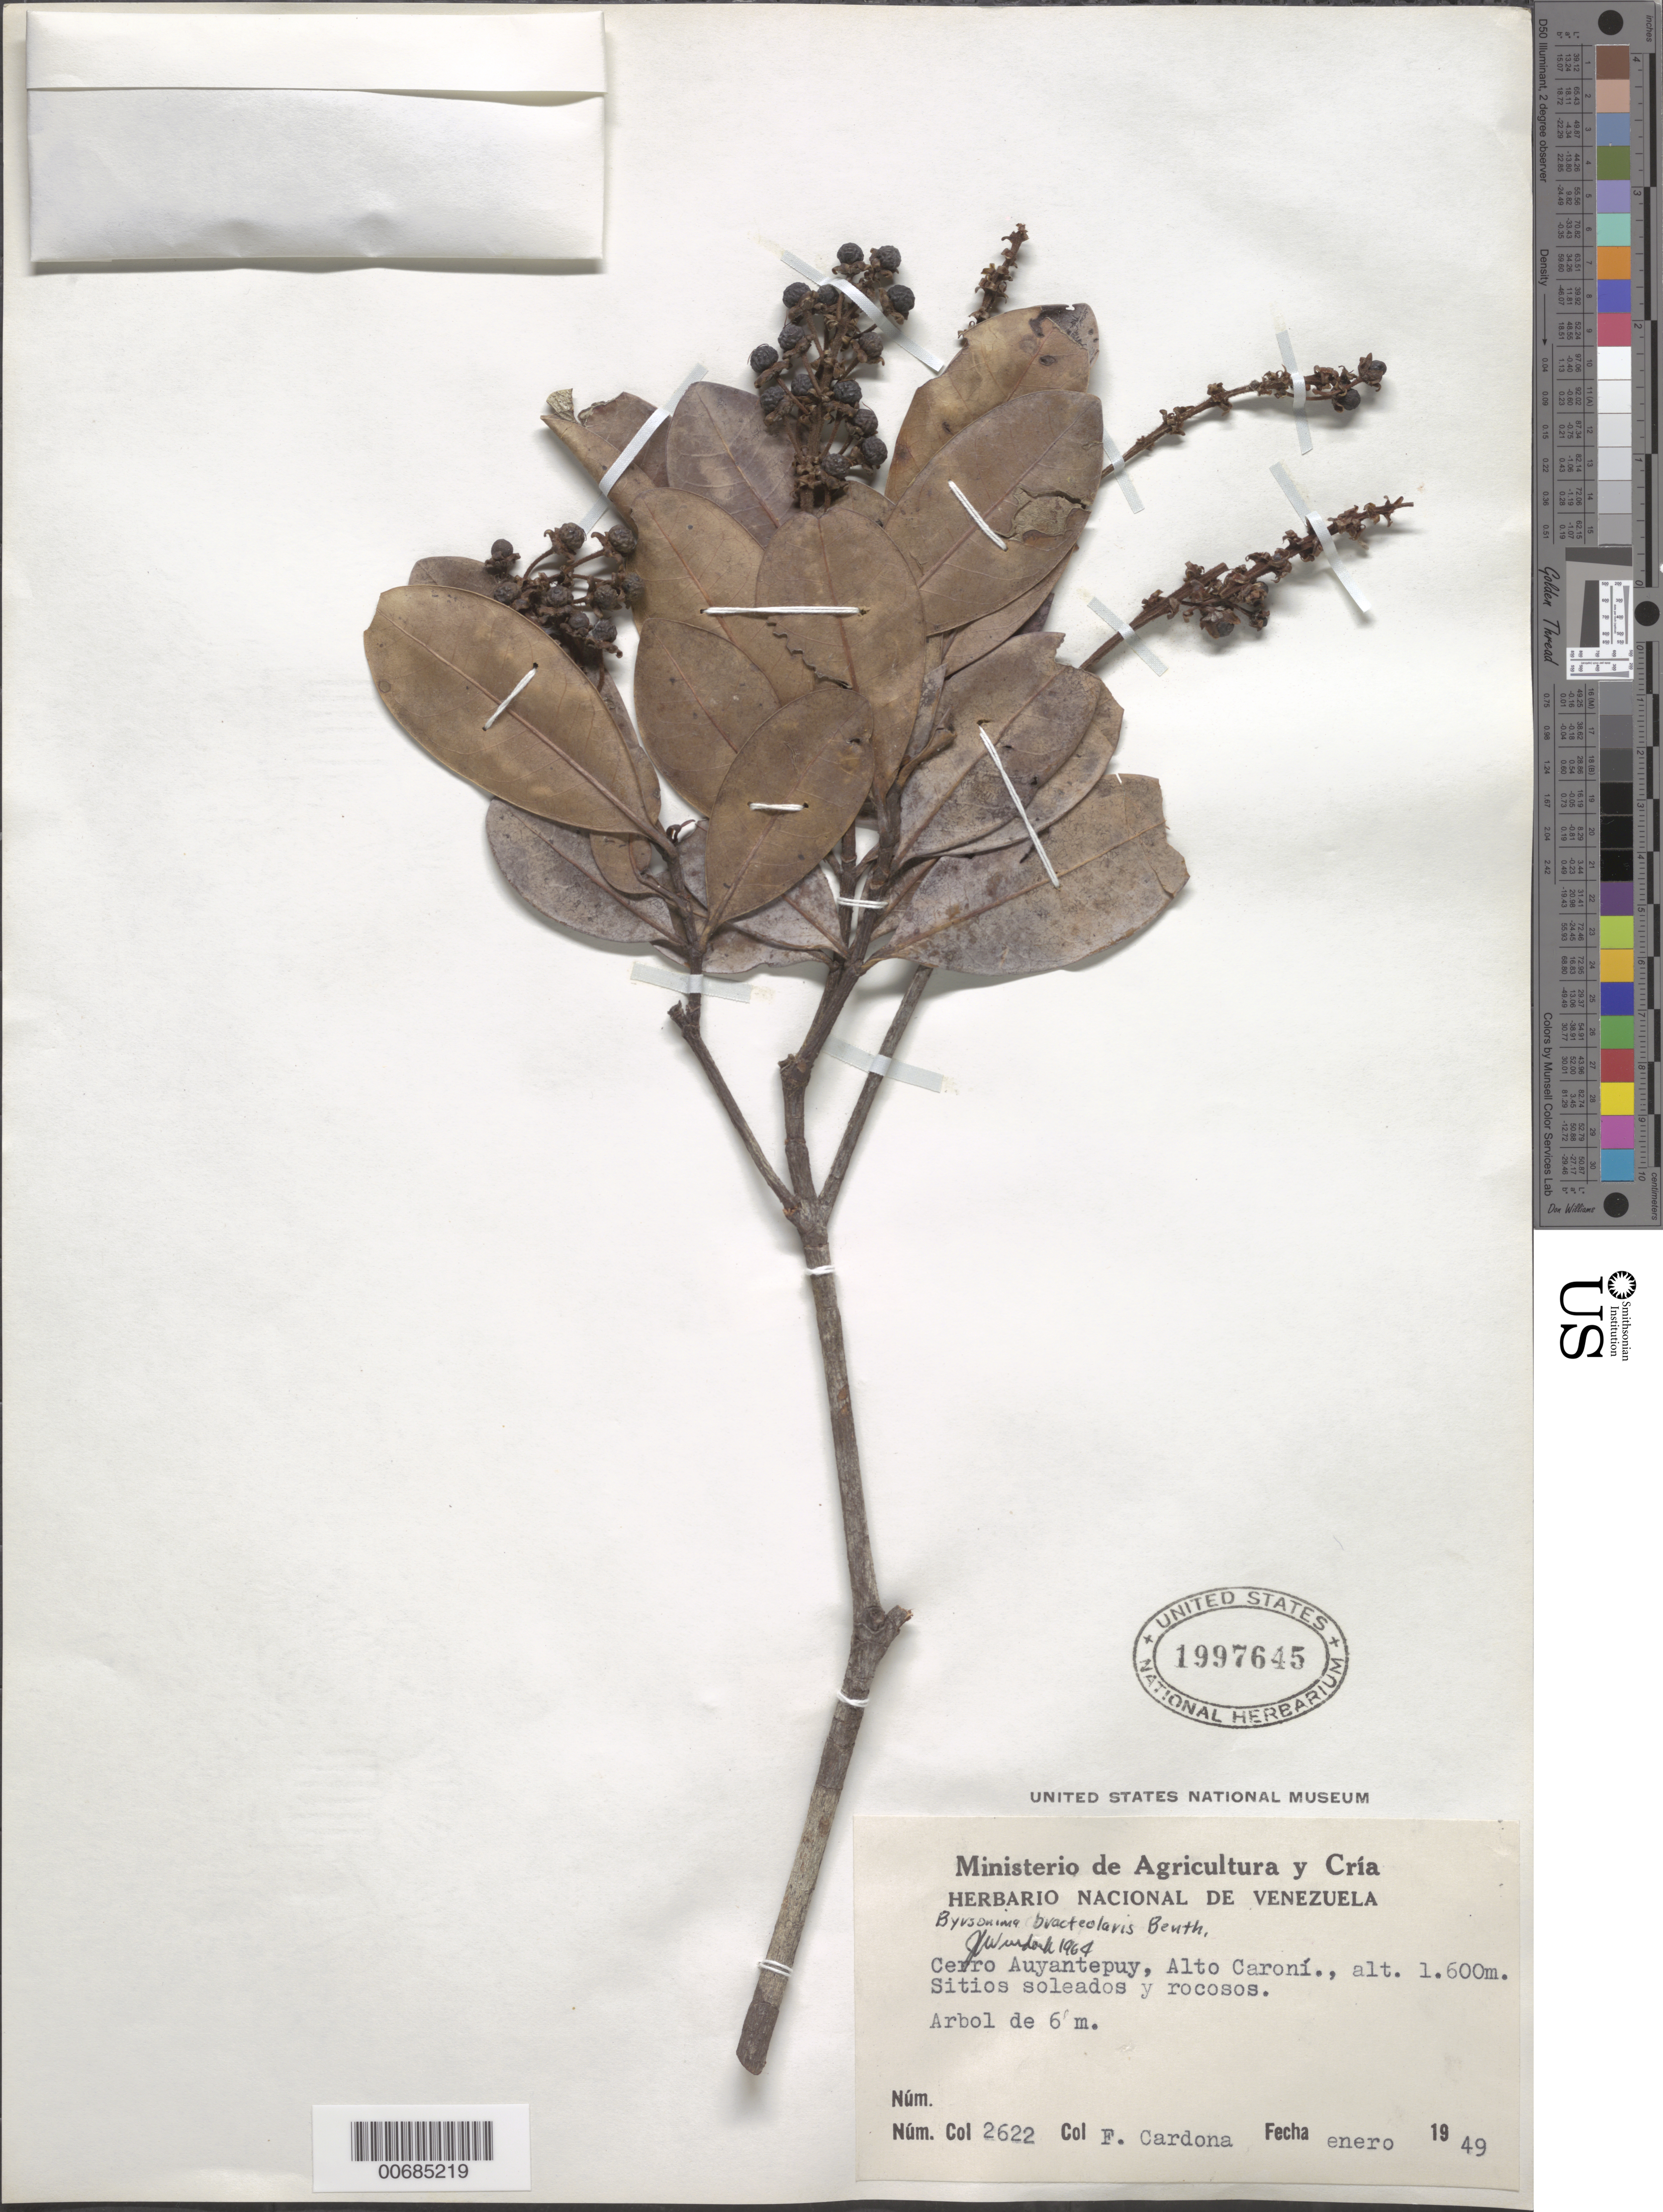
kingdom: Plantae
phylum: Tracheophyta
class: Magnoliopsida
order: Malpighiales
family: Malpighiaceae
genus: Byrsonima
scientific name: Byrsonima bracteolaris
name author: Benth.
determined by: Wurdack, John J., (US), US (UNITED STATES)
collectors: F. Cardona Puig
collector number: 2622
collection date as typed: Jan-49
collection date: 1949-01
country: Venezuela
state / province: Bolívar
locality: Cerro Auyantepuí, Alto Río Caroní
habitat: Sunny, rocky areas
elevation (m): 1600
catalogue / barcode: US 1997645